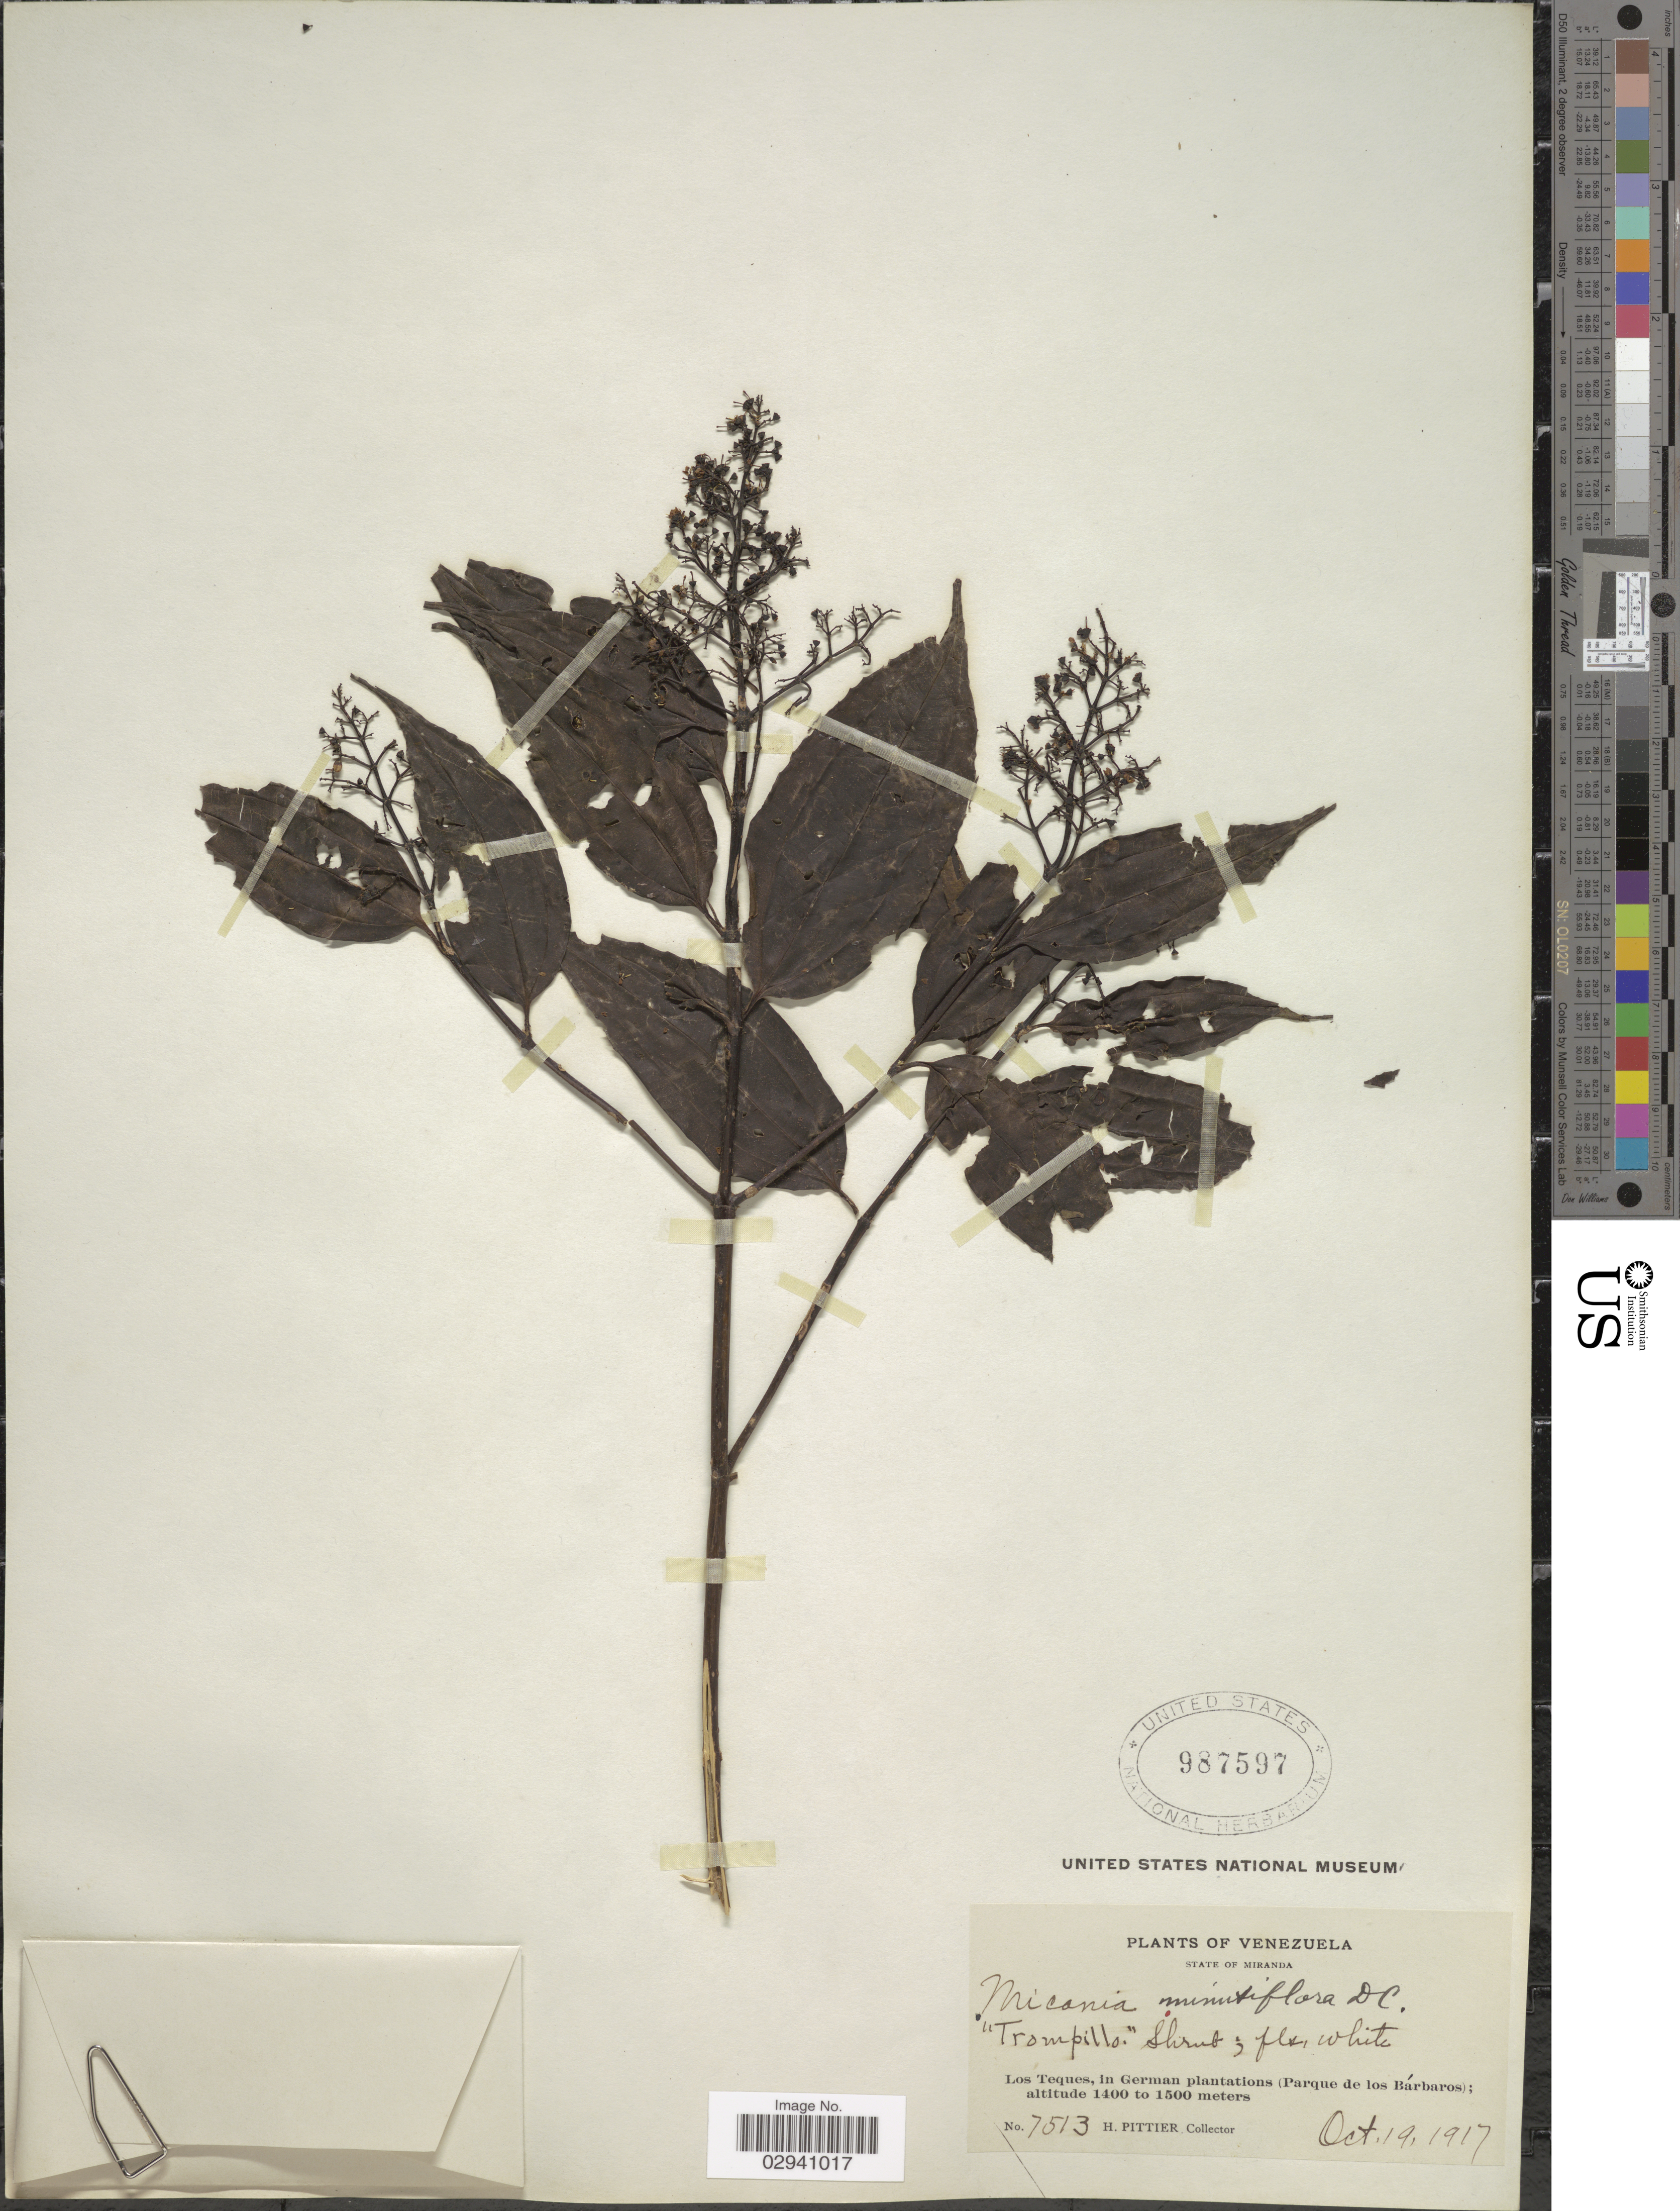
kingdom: Plantae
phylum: Tracheophyta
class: Magnoliopsida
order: Myrtales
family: Melastomataceae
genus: Miconia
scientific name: Miconia minutiflora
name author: (Bonpl.) DC.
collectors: H. F. Pittier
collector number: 7513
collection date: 1917-10-19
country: Venezuela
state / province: Miranda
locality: State of Miranda. Los Teques, in German plantations (Parque de los Bárbaros).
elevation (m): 1400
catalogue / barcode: US 987597